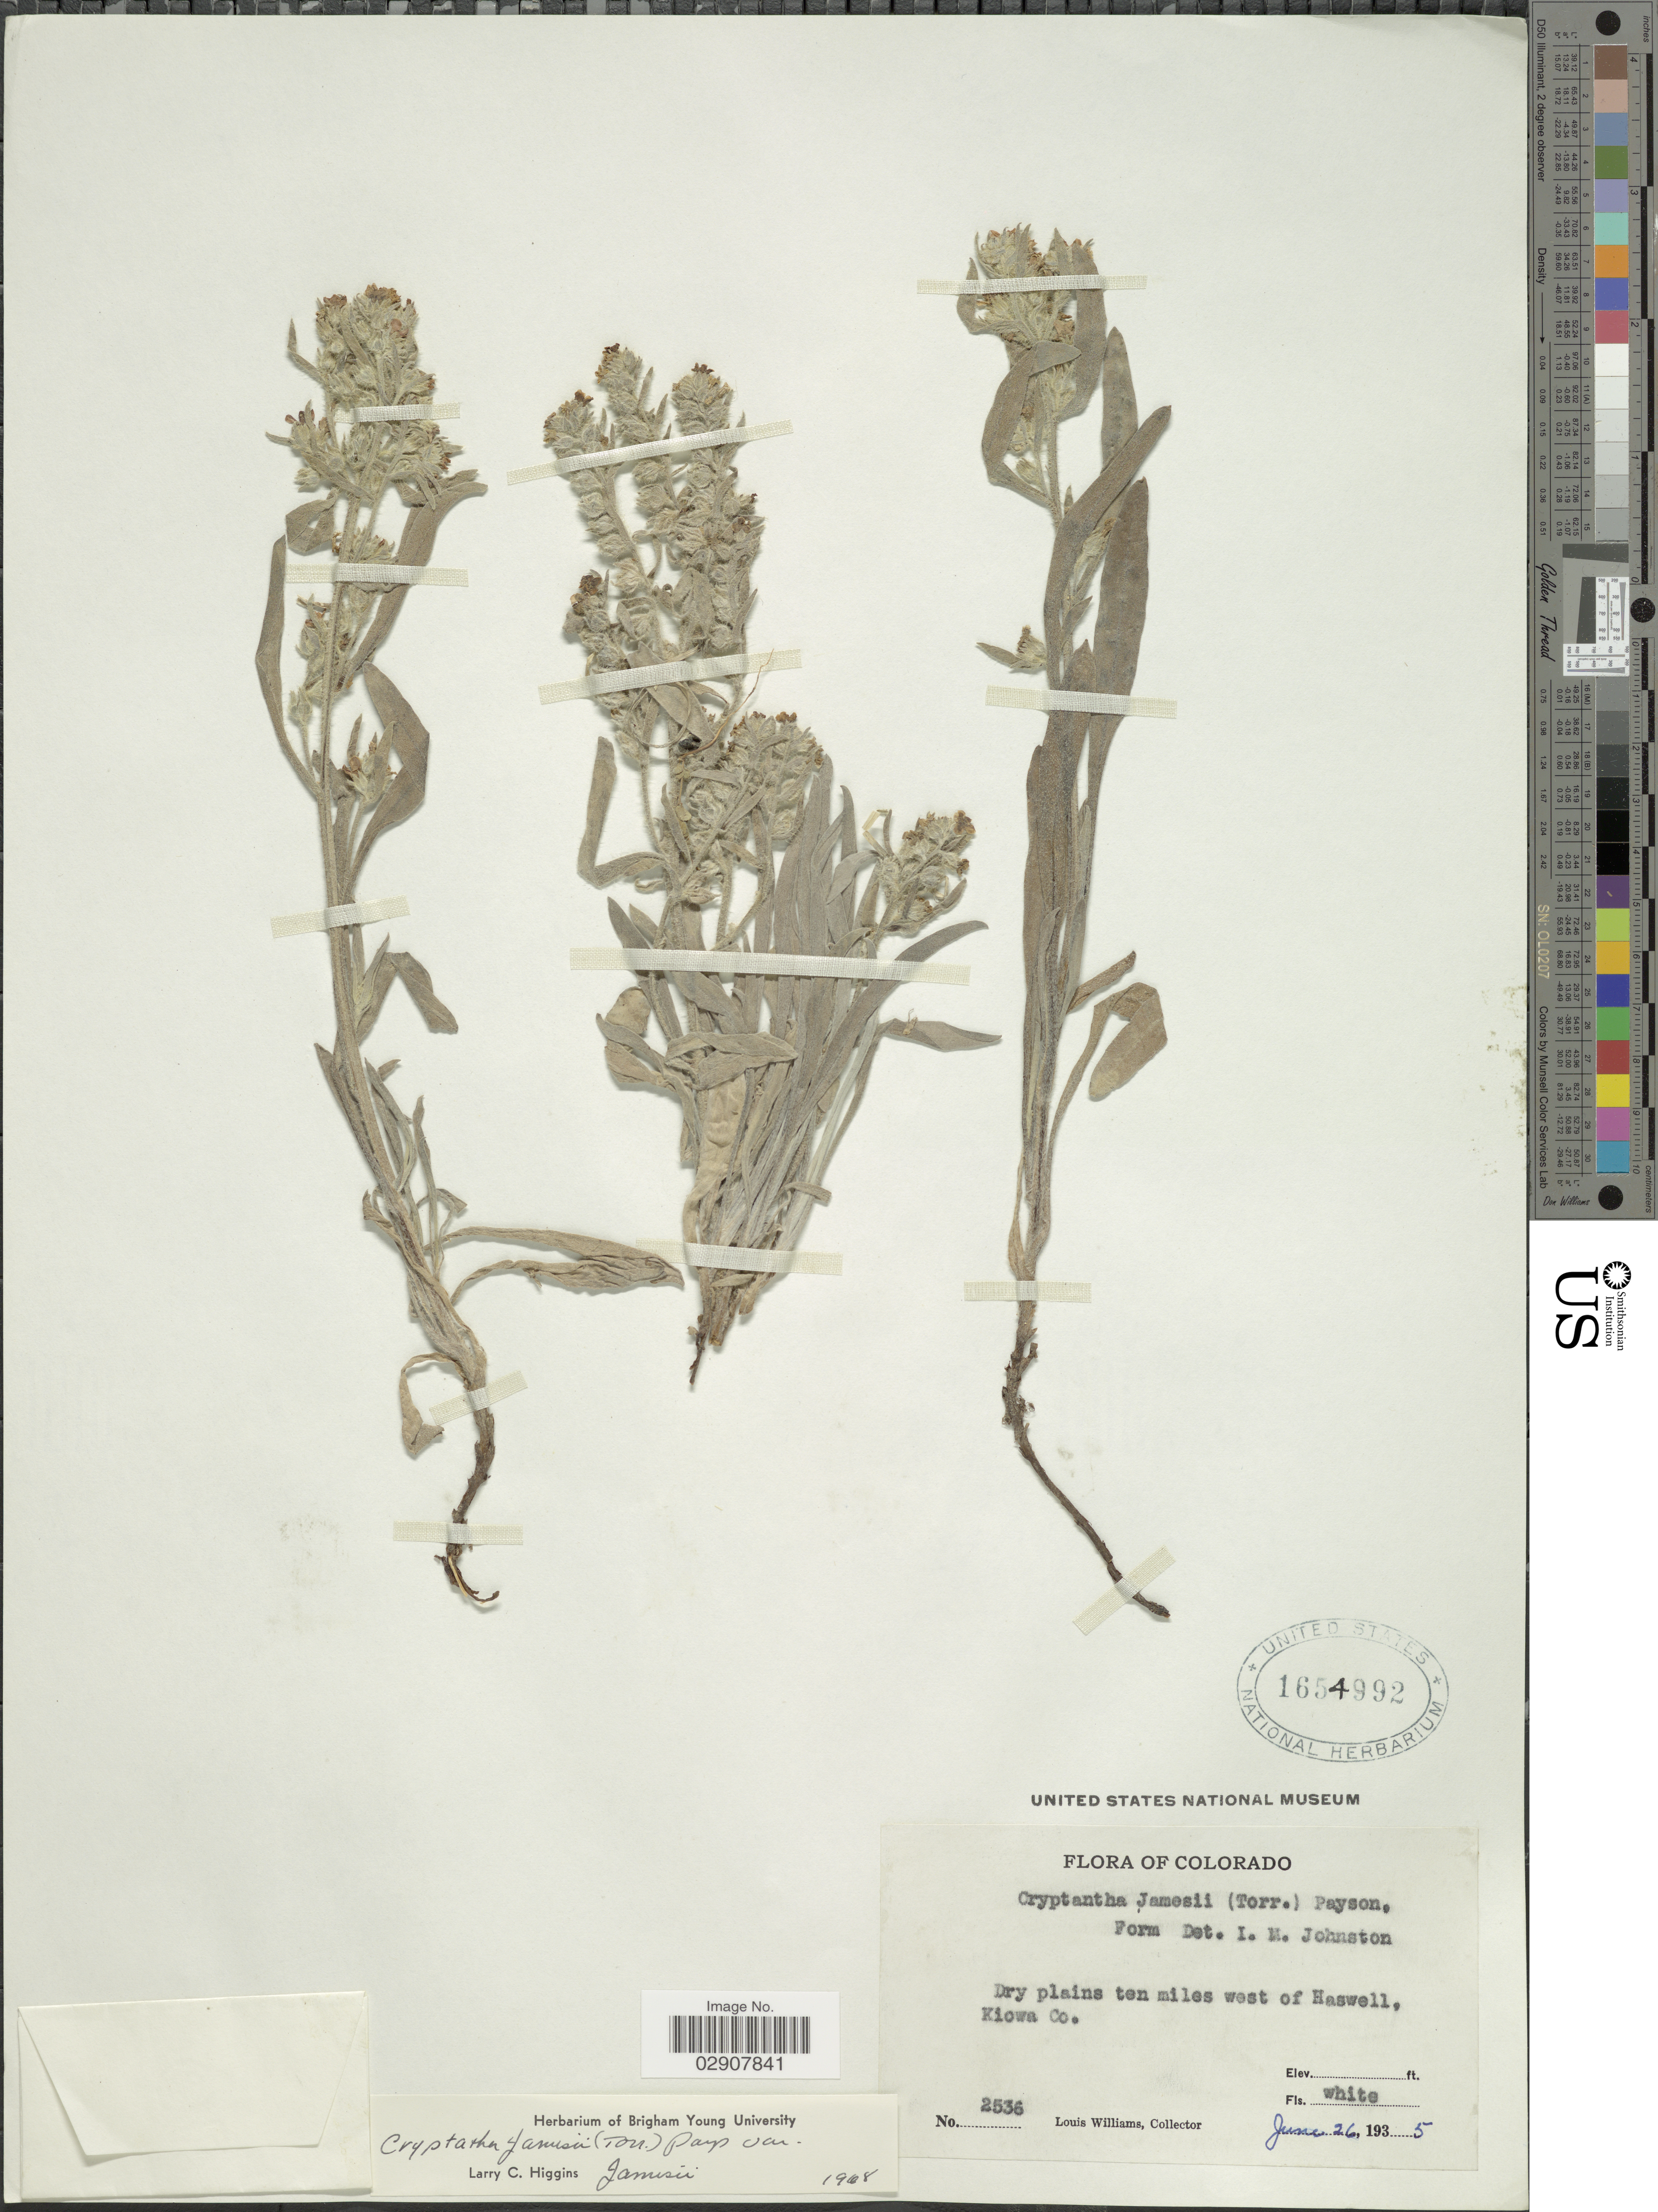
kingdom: Plantae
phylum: Tracheophyta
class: Magnoliopsida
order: Boraginales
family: Boraginaceae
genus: Cryptantha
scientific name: Cryptantha jamesii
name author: (Torr.) Payson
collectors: L. Williams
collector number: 2536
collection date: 1935-06-26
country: United States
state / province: Colorado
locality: Dry plains ten miles west of Haswell, Kiowa Co. Colorado.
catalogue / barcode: US 1654992